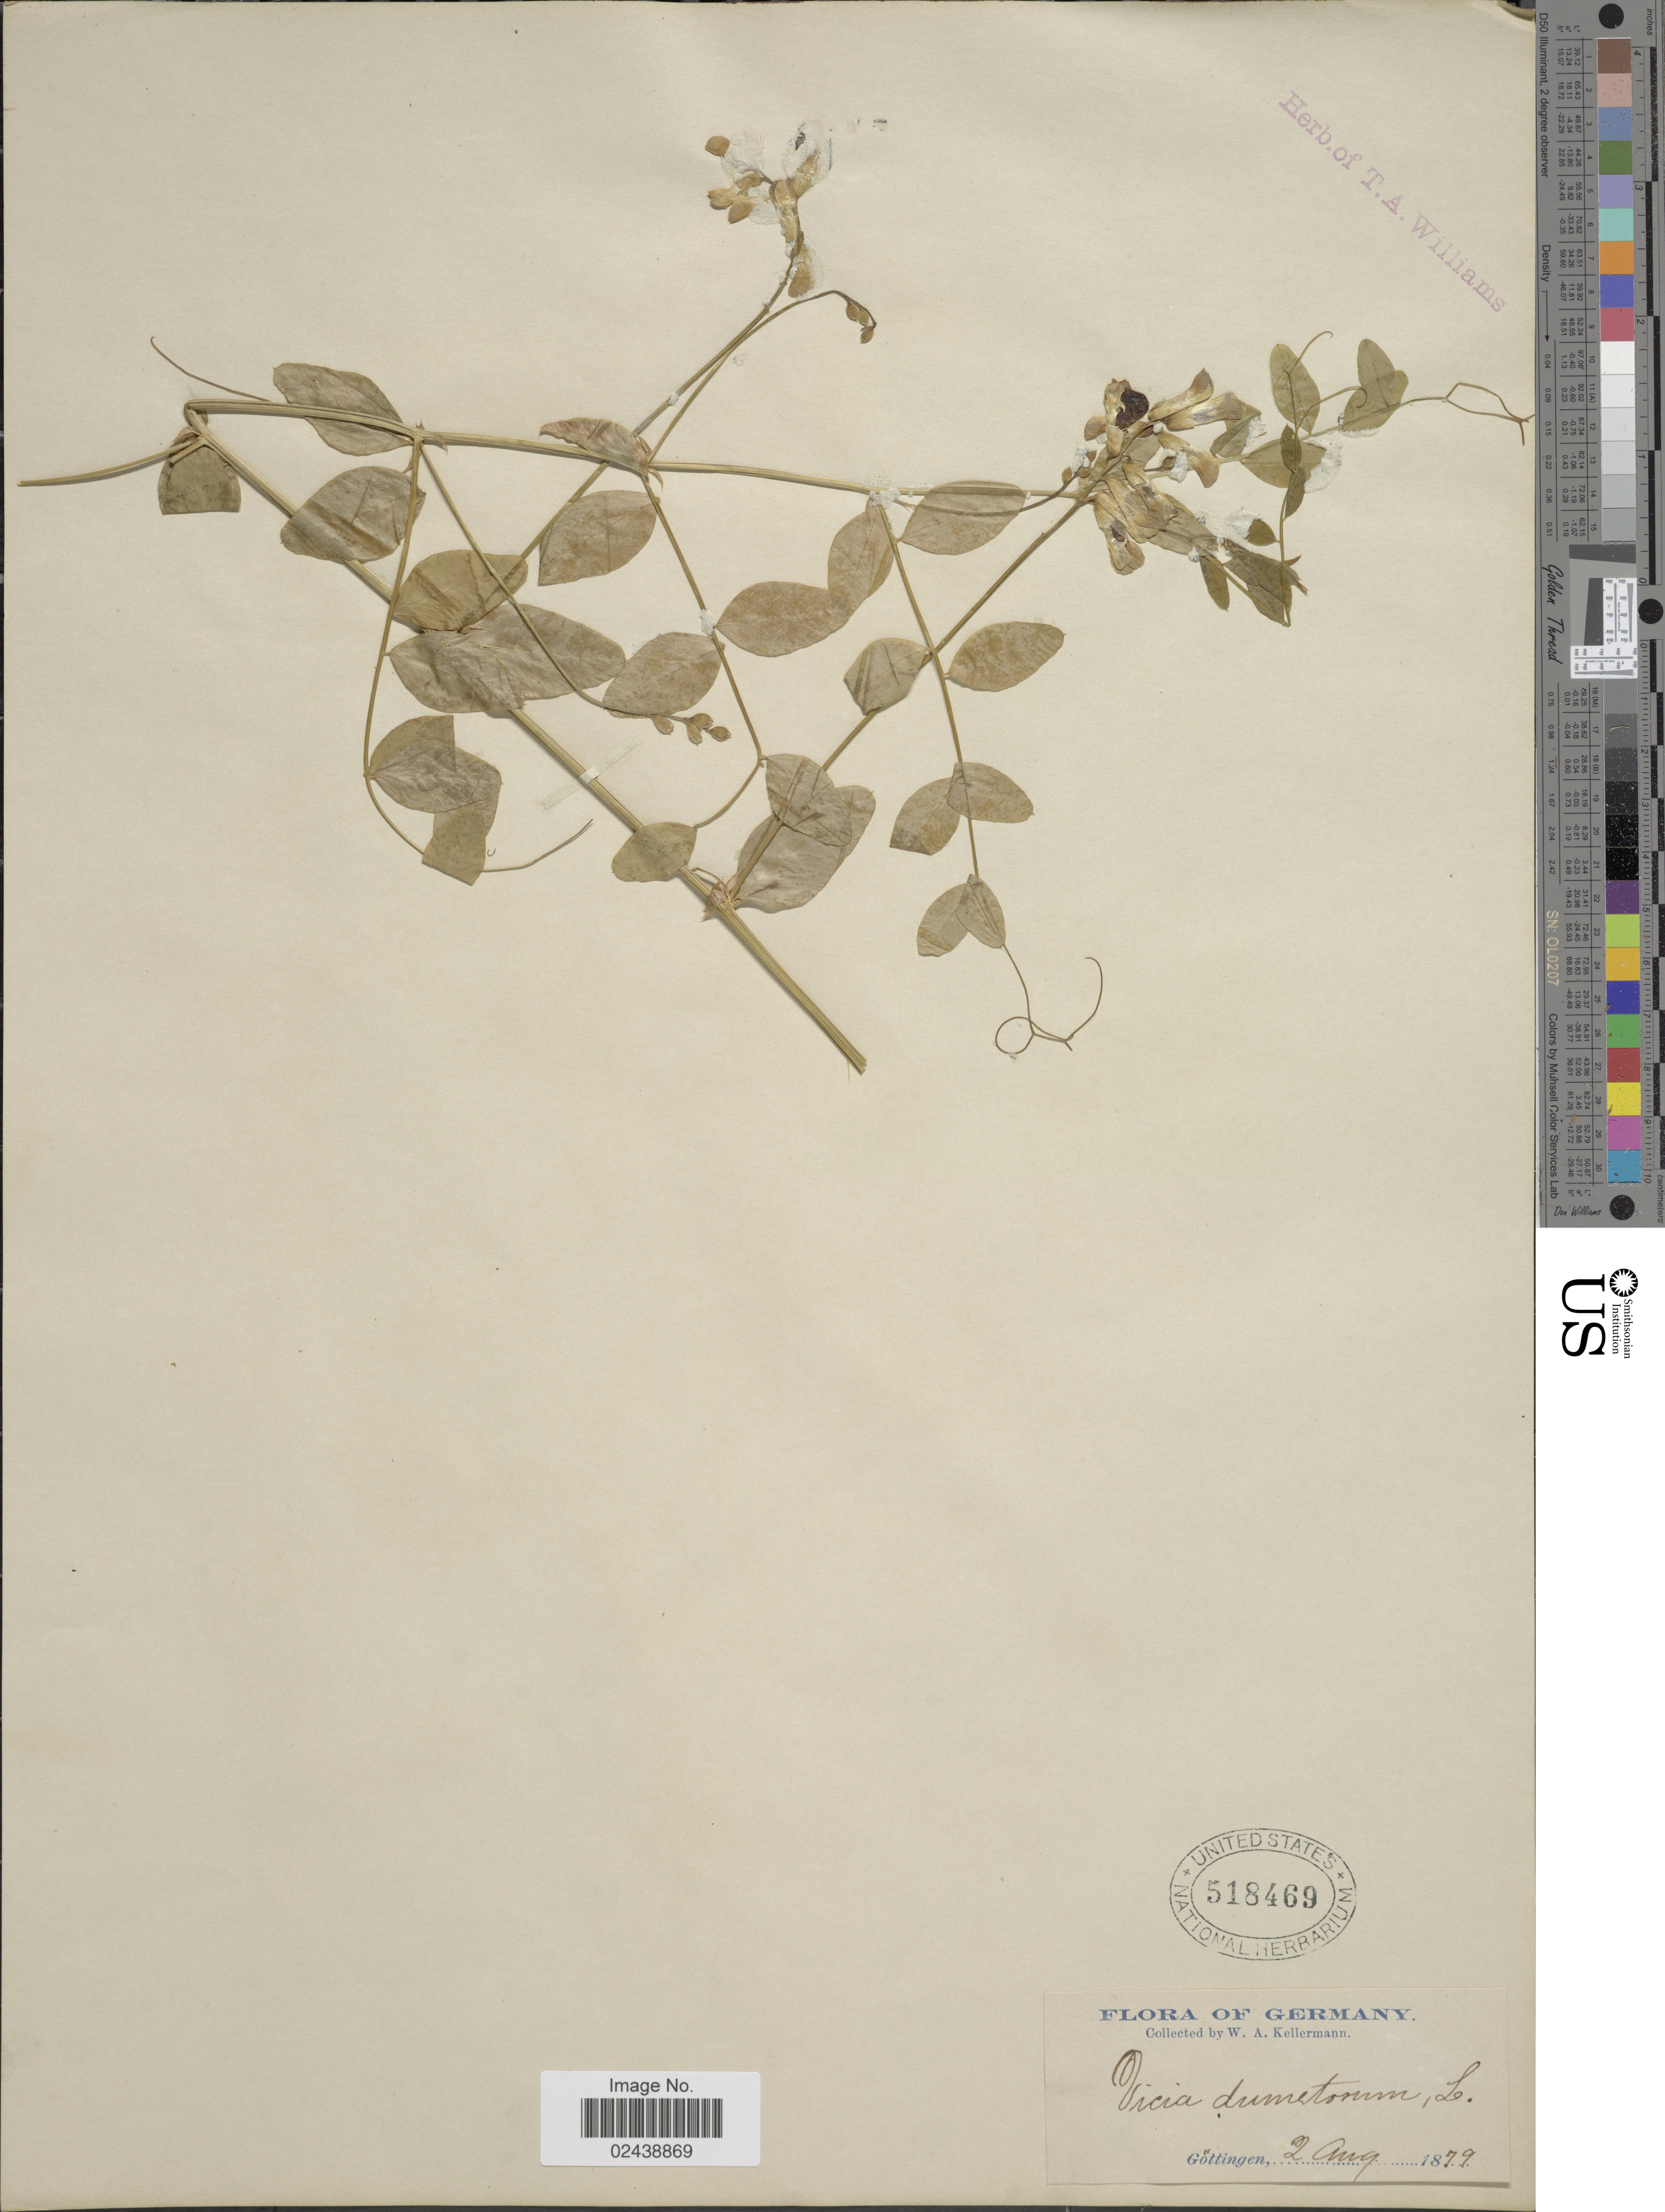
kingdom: Plantae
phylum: Tracheophyta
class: Magnoliopsida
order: Fabales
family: Fabaceae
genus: Vicia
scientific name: Vicia dumetorum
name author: L.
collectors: W. A. Kellermann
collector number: s,n,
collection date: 1879-08-02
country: Germany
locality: Göttingen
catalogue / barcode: US 518469